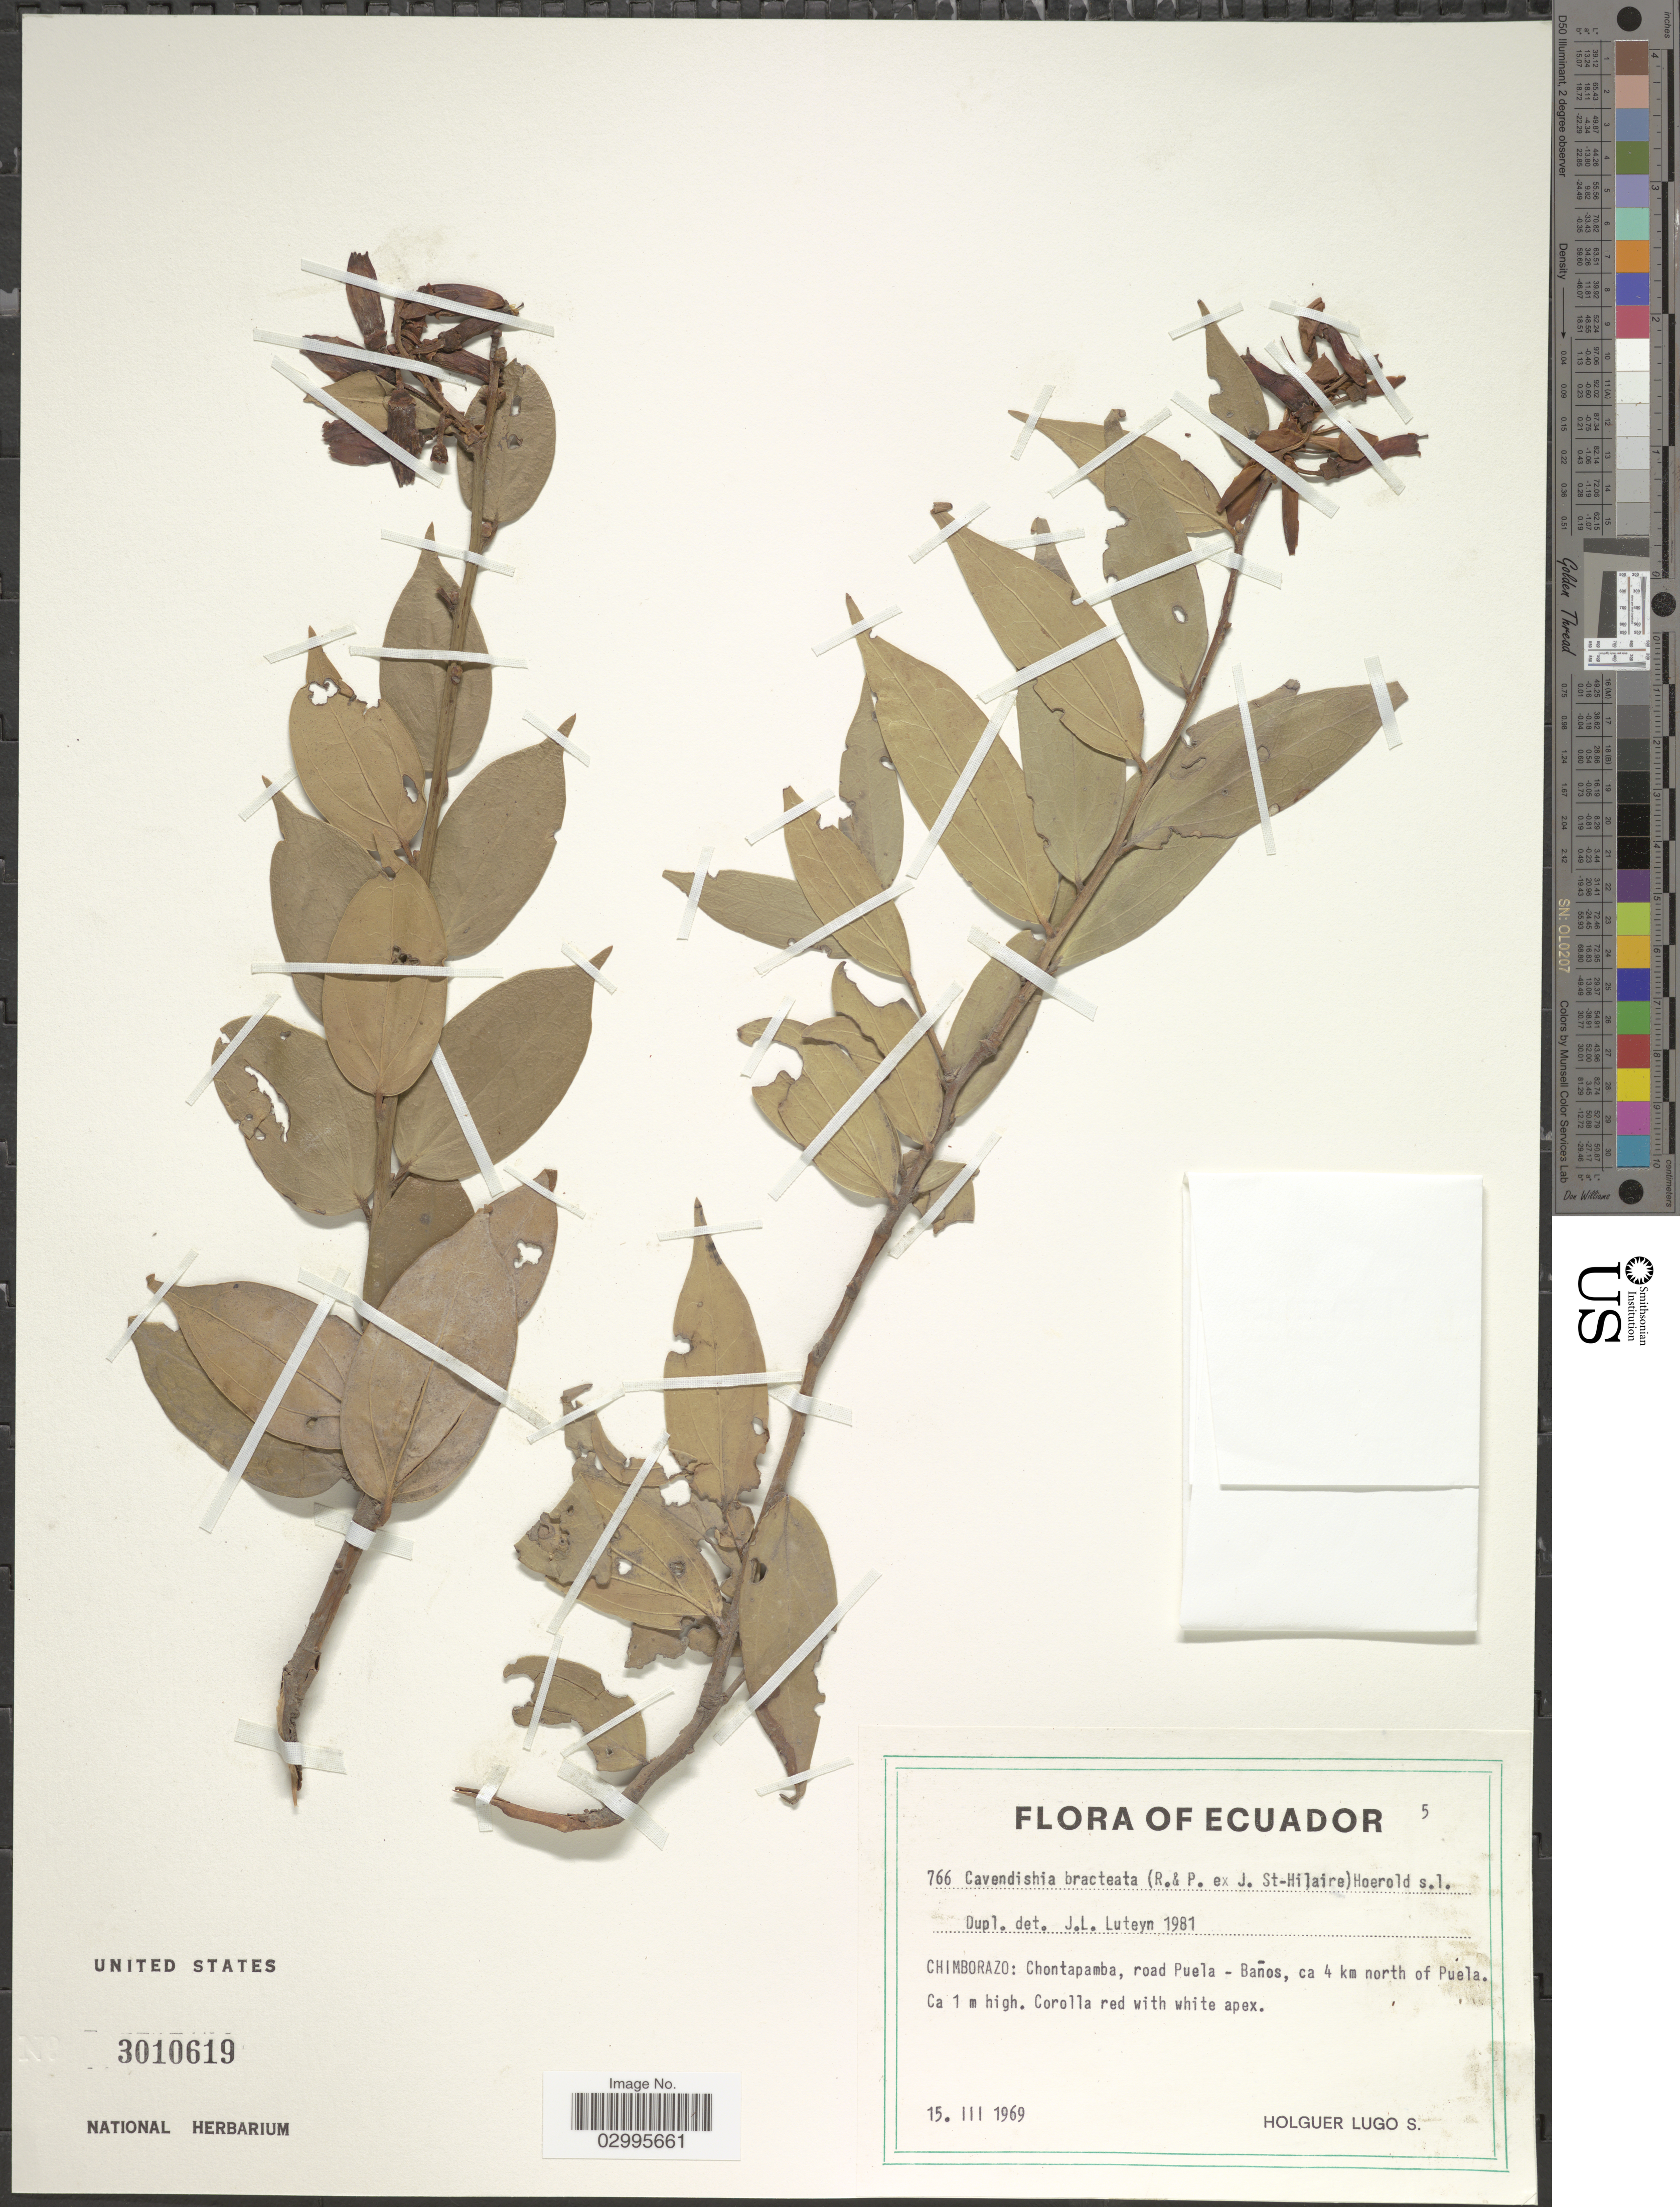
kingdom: Plantae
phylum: Tracheophyta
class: Magnoliopsida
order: Ericales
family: Ericaceae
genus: Cavendishia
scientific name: Cavendishia bracteata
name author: (Ruiz & Pav. ex J. St.-Hil.) Hoerold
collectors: H. Lugo S.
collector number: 766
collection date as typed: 15 III 1969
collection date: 1969-03-15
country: Ecuador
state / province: Chimborazo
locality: Chimborazo: Chontapamba, road Puela - Baños, ca 4 km north of Puela.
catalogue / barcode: US 3010619